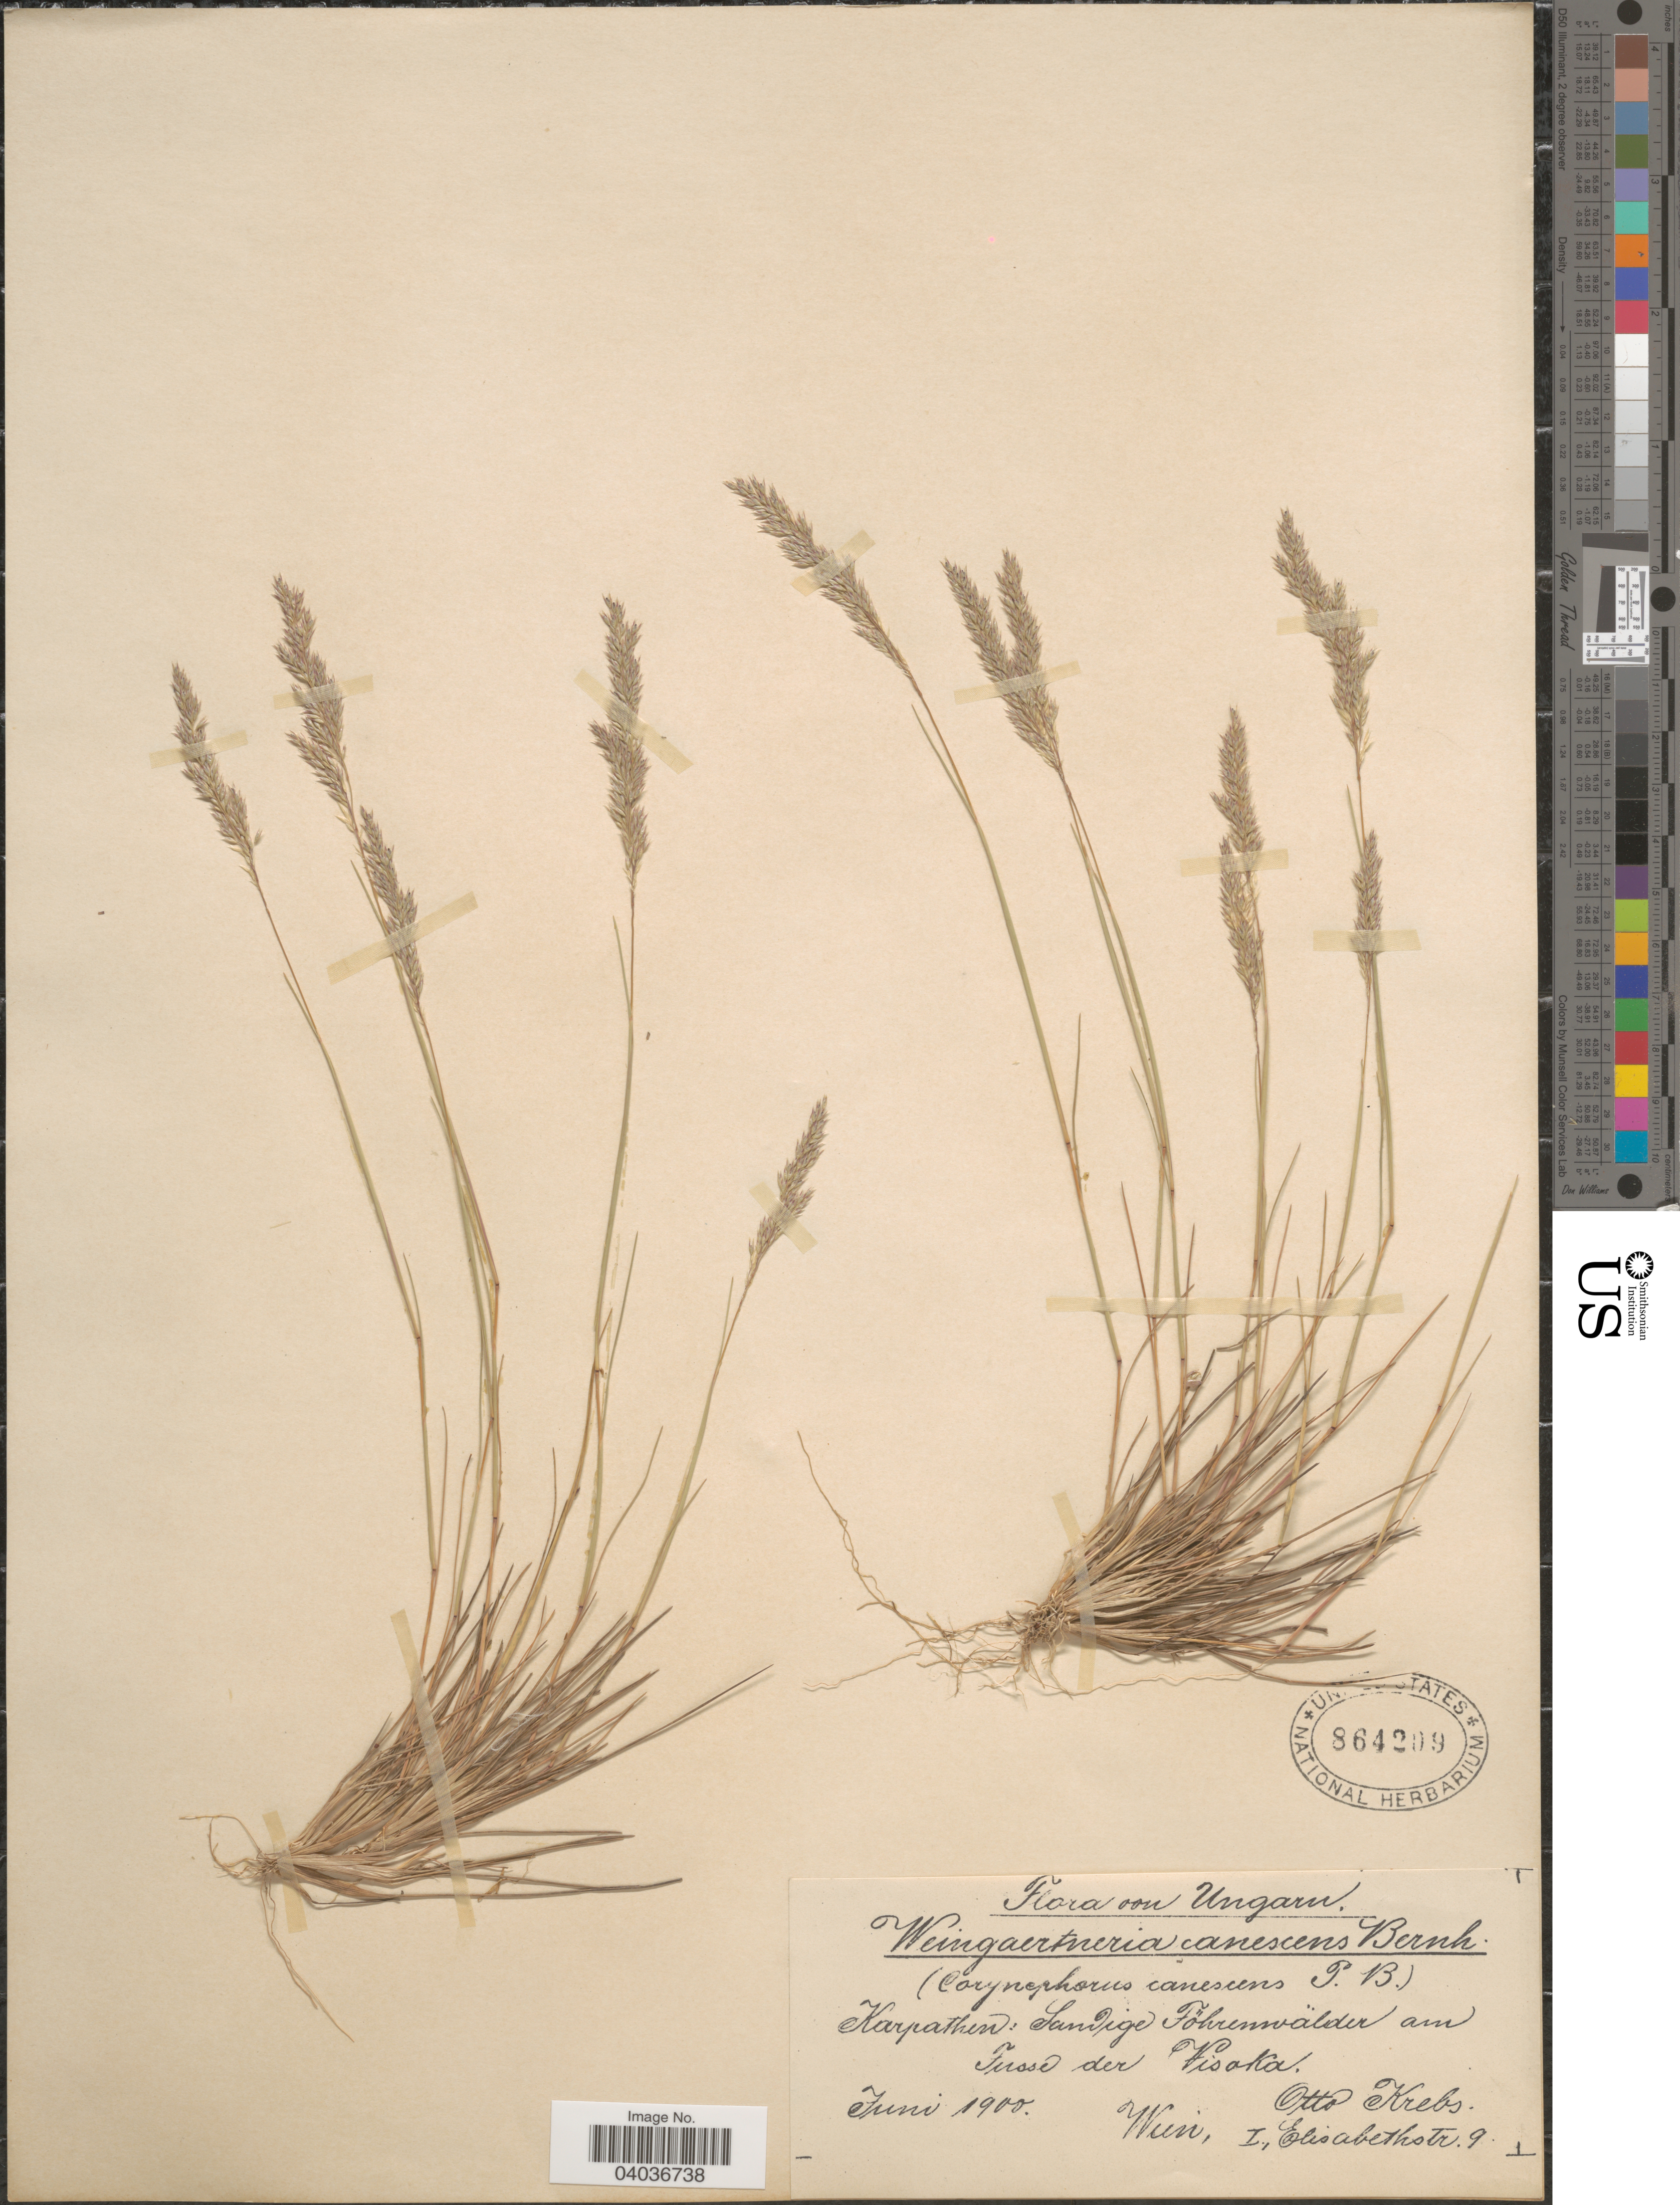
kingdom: Plantae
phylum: Tracheophyta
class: Liliopsida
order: Poales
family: Poaceae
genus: Corynephorus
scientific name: Corynephorus canescens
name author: (L, MEL) P. Beauv.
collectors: O. Krebs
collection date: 1900-06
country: Hungary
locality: Ungarn. Karpathen: Sandige Föhrenwälden am Fusse der Visaka.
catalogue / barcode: US 864209